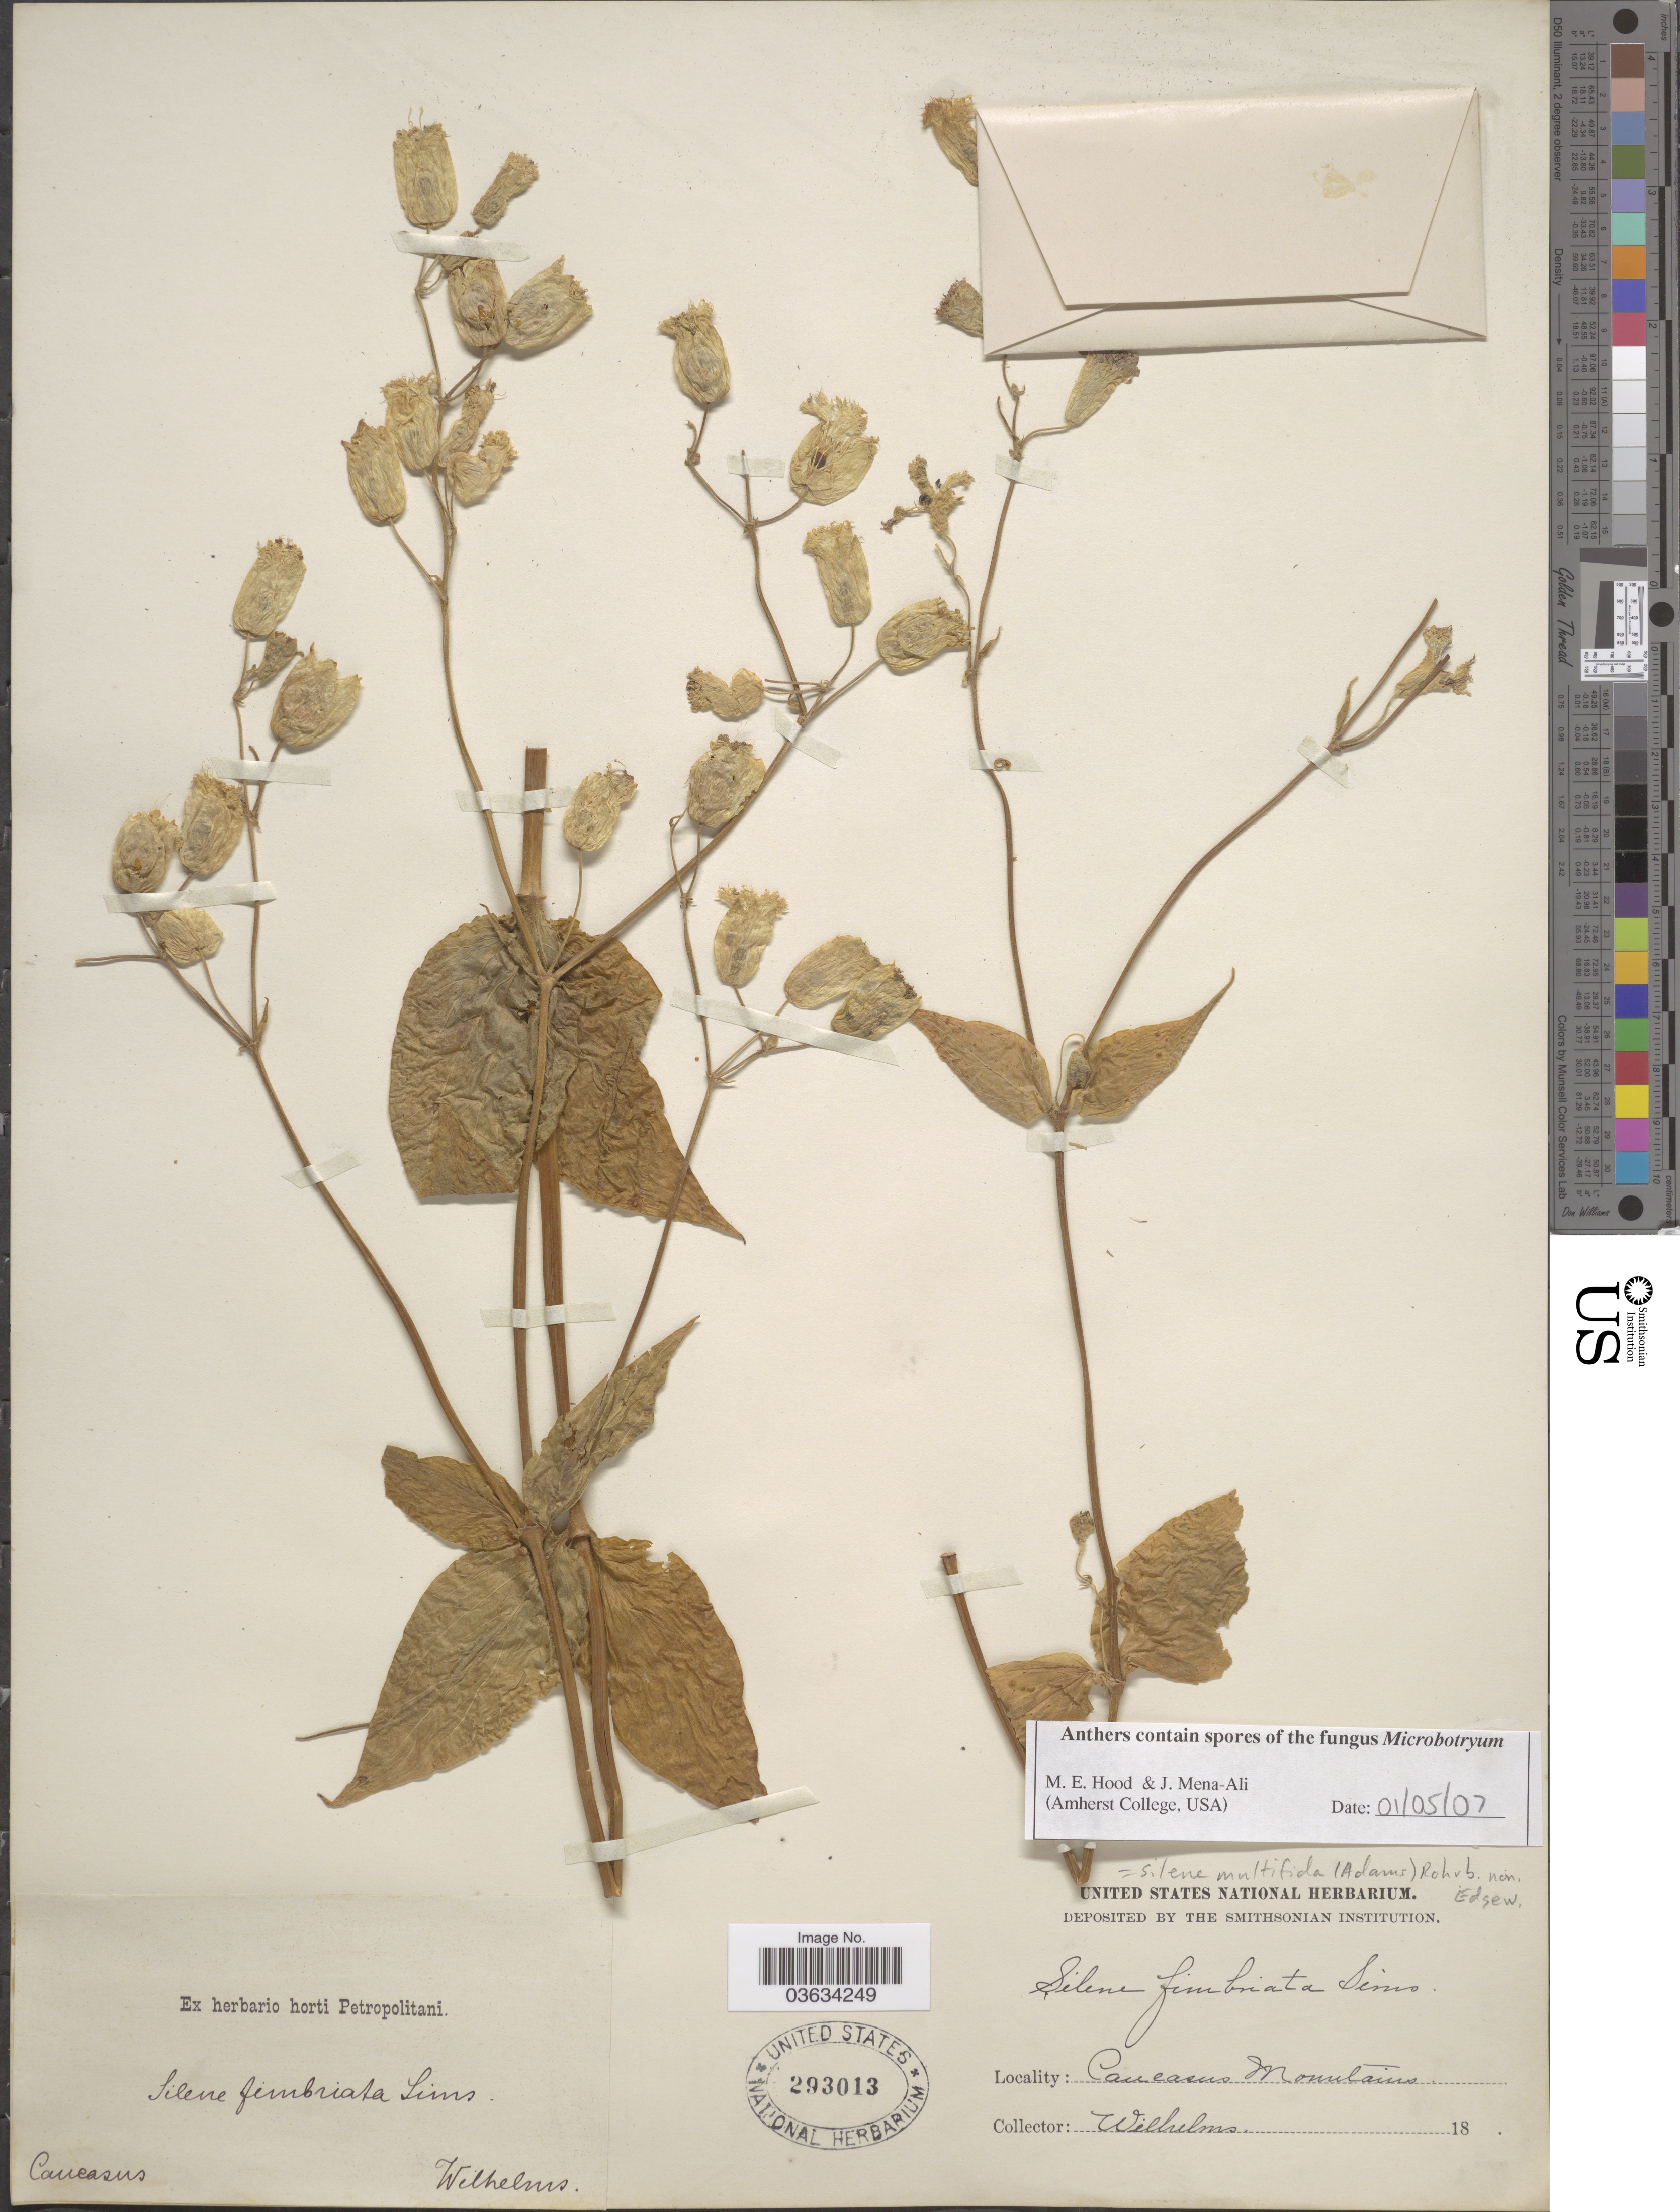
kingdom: Plantae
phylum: Tracheophyta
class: Magnoliopsida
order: Caryophyllales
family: Caryophyllaceae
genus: Silene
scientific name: Silene multifida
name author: Edgew.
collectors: C. Wilhelms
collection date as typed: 18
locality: Caucasus. Caucasus Mountains.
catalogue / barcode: US 293013